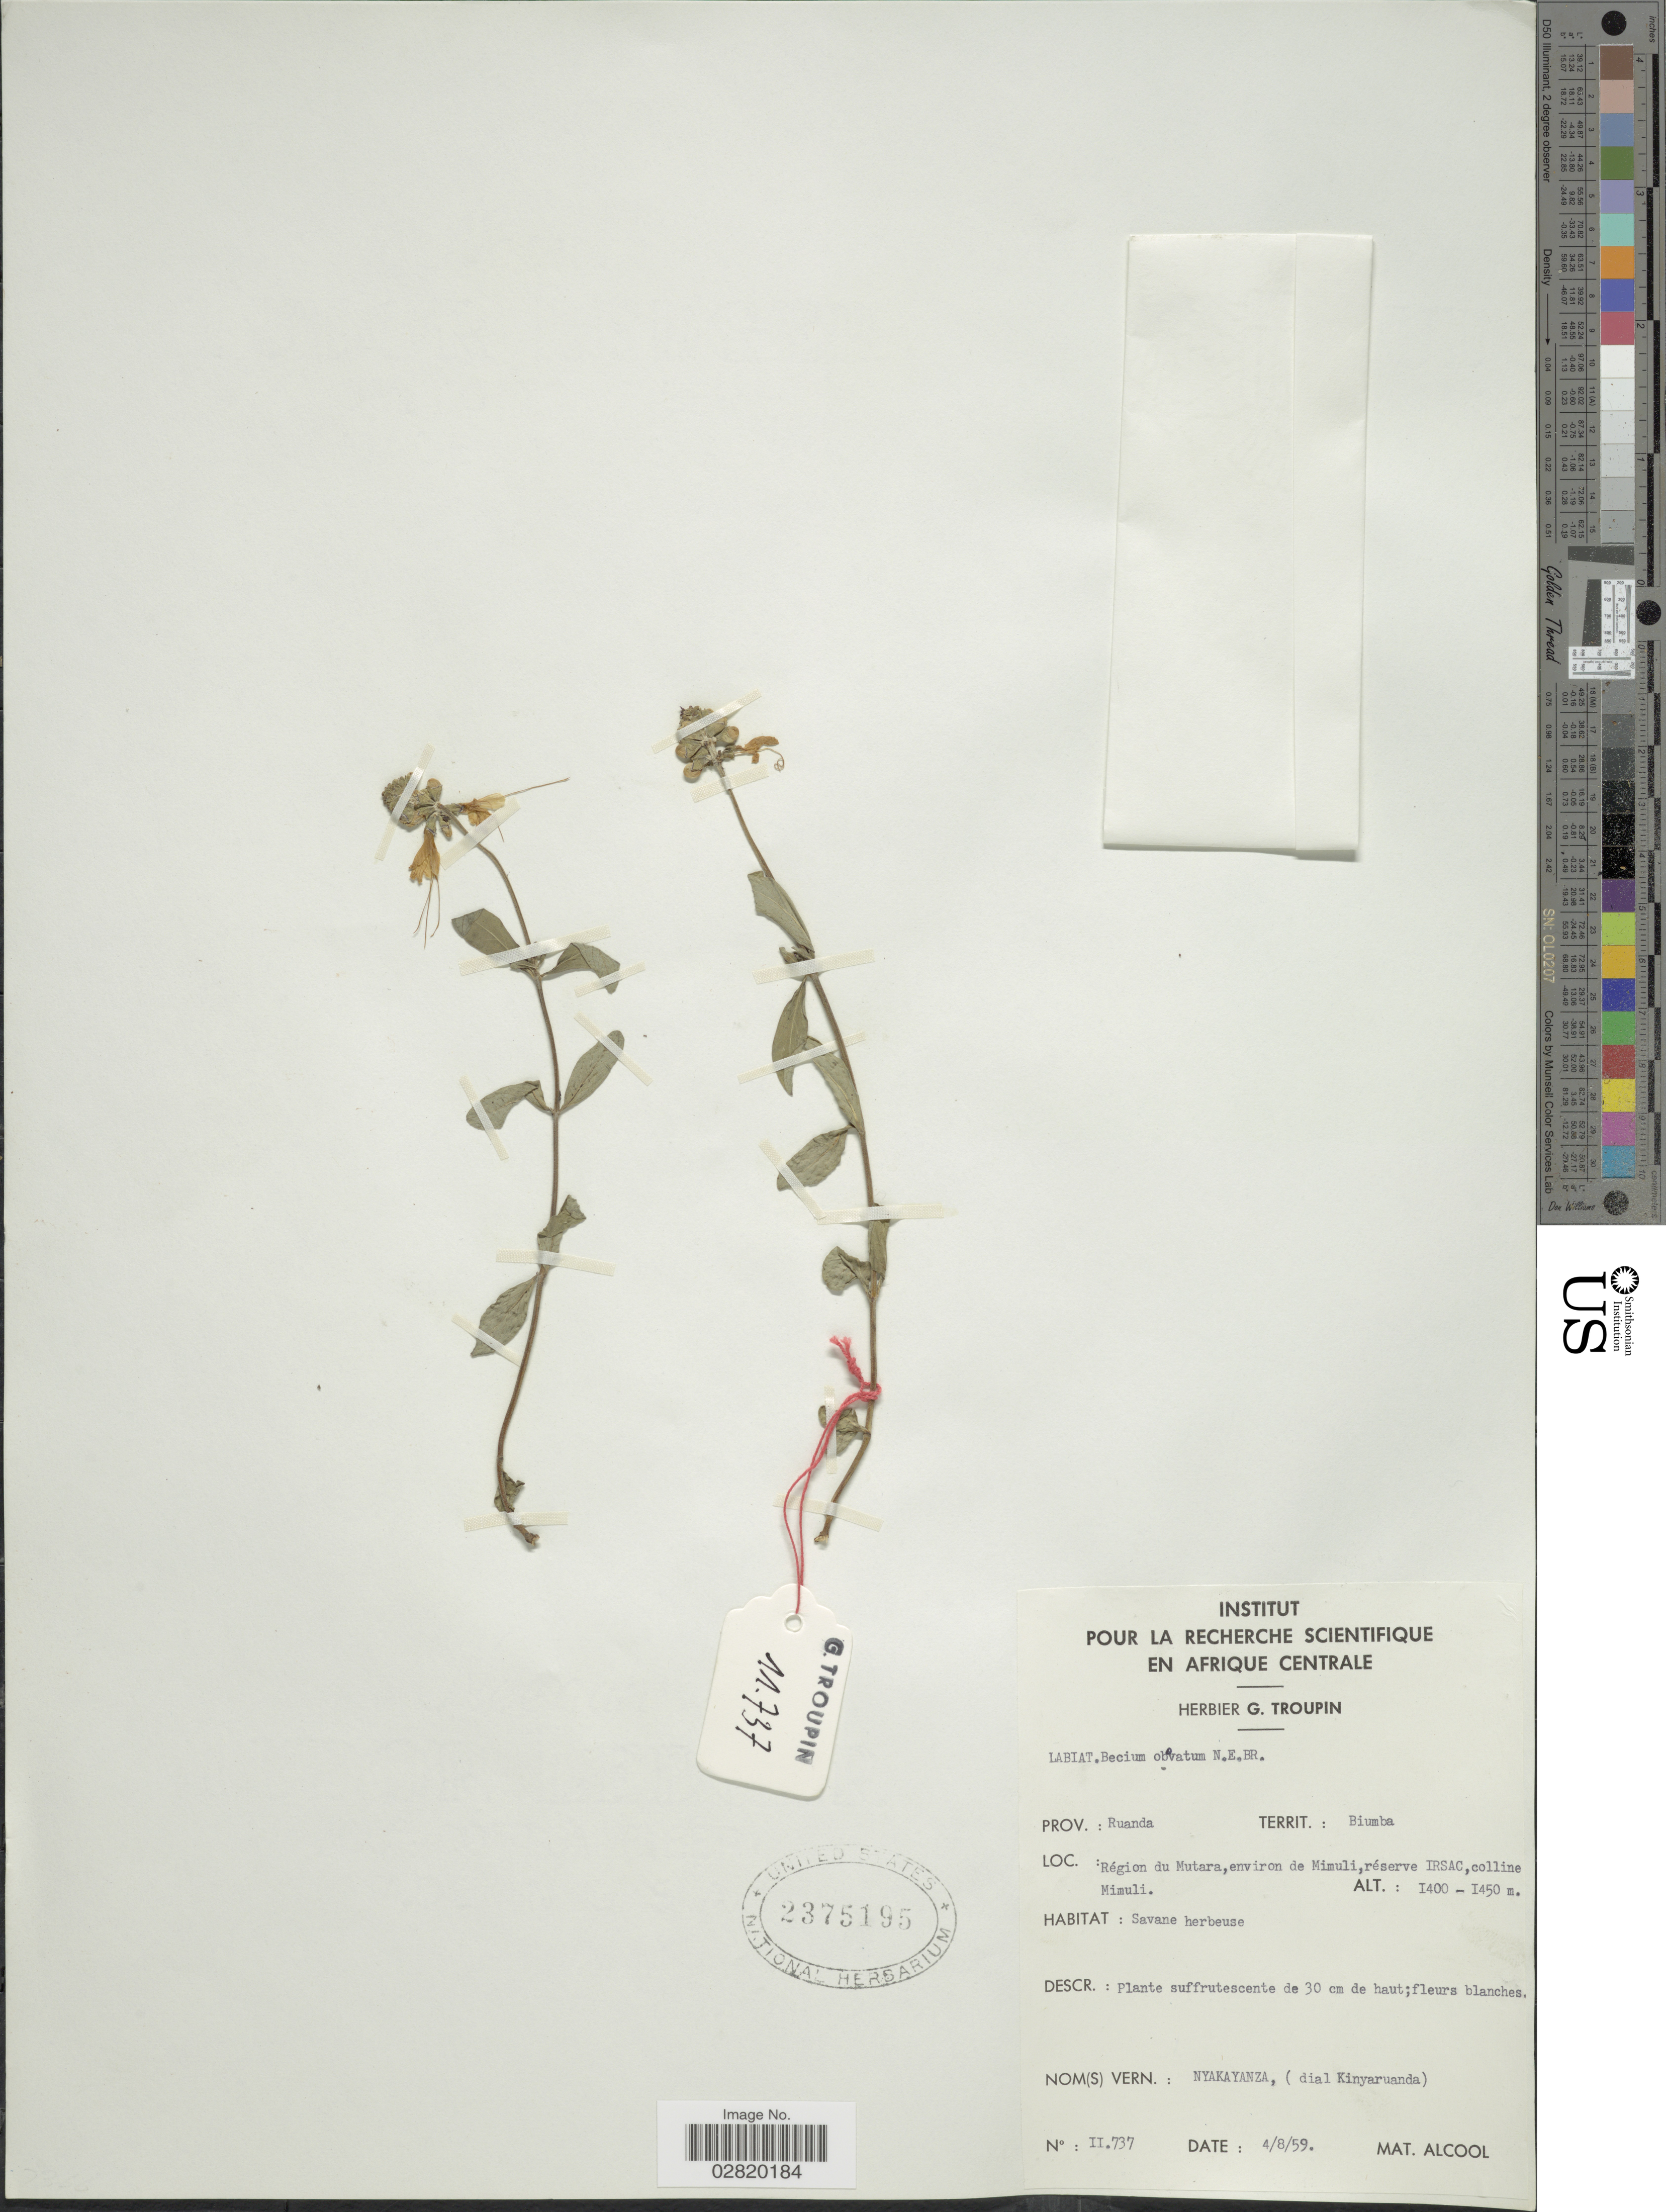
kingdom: Plantae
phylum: Tracheophyta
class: Magnoliopsida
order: Lamiales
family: Lamiaceae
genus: Becium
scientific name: Becium obovatum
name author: (E. Mey. ex Benth.) N.E. Br.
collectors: G. Troupin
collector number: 11737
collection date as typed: Transcribed d/m/y: 4/8/59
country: Rwanda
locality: Prov. Ruanda, Territ. Biumba, Région du Mutara, environ de Mimuli, réserve IRSAC, colline Mimuli.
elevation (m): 1400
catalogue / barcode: US 2375195